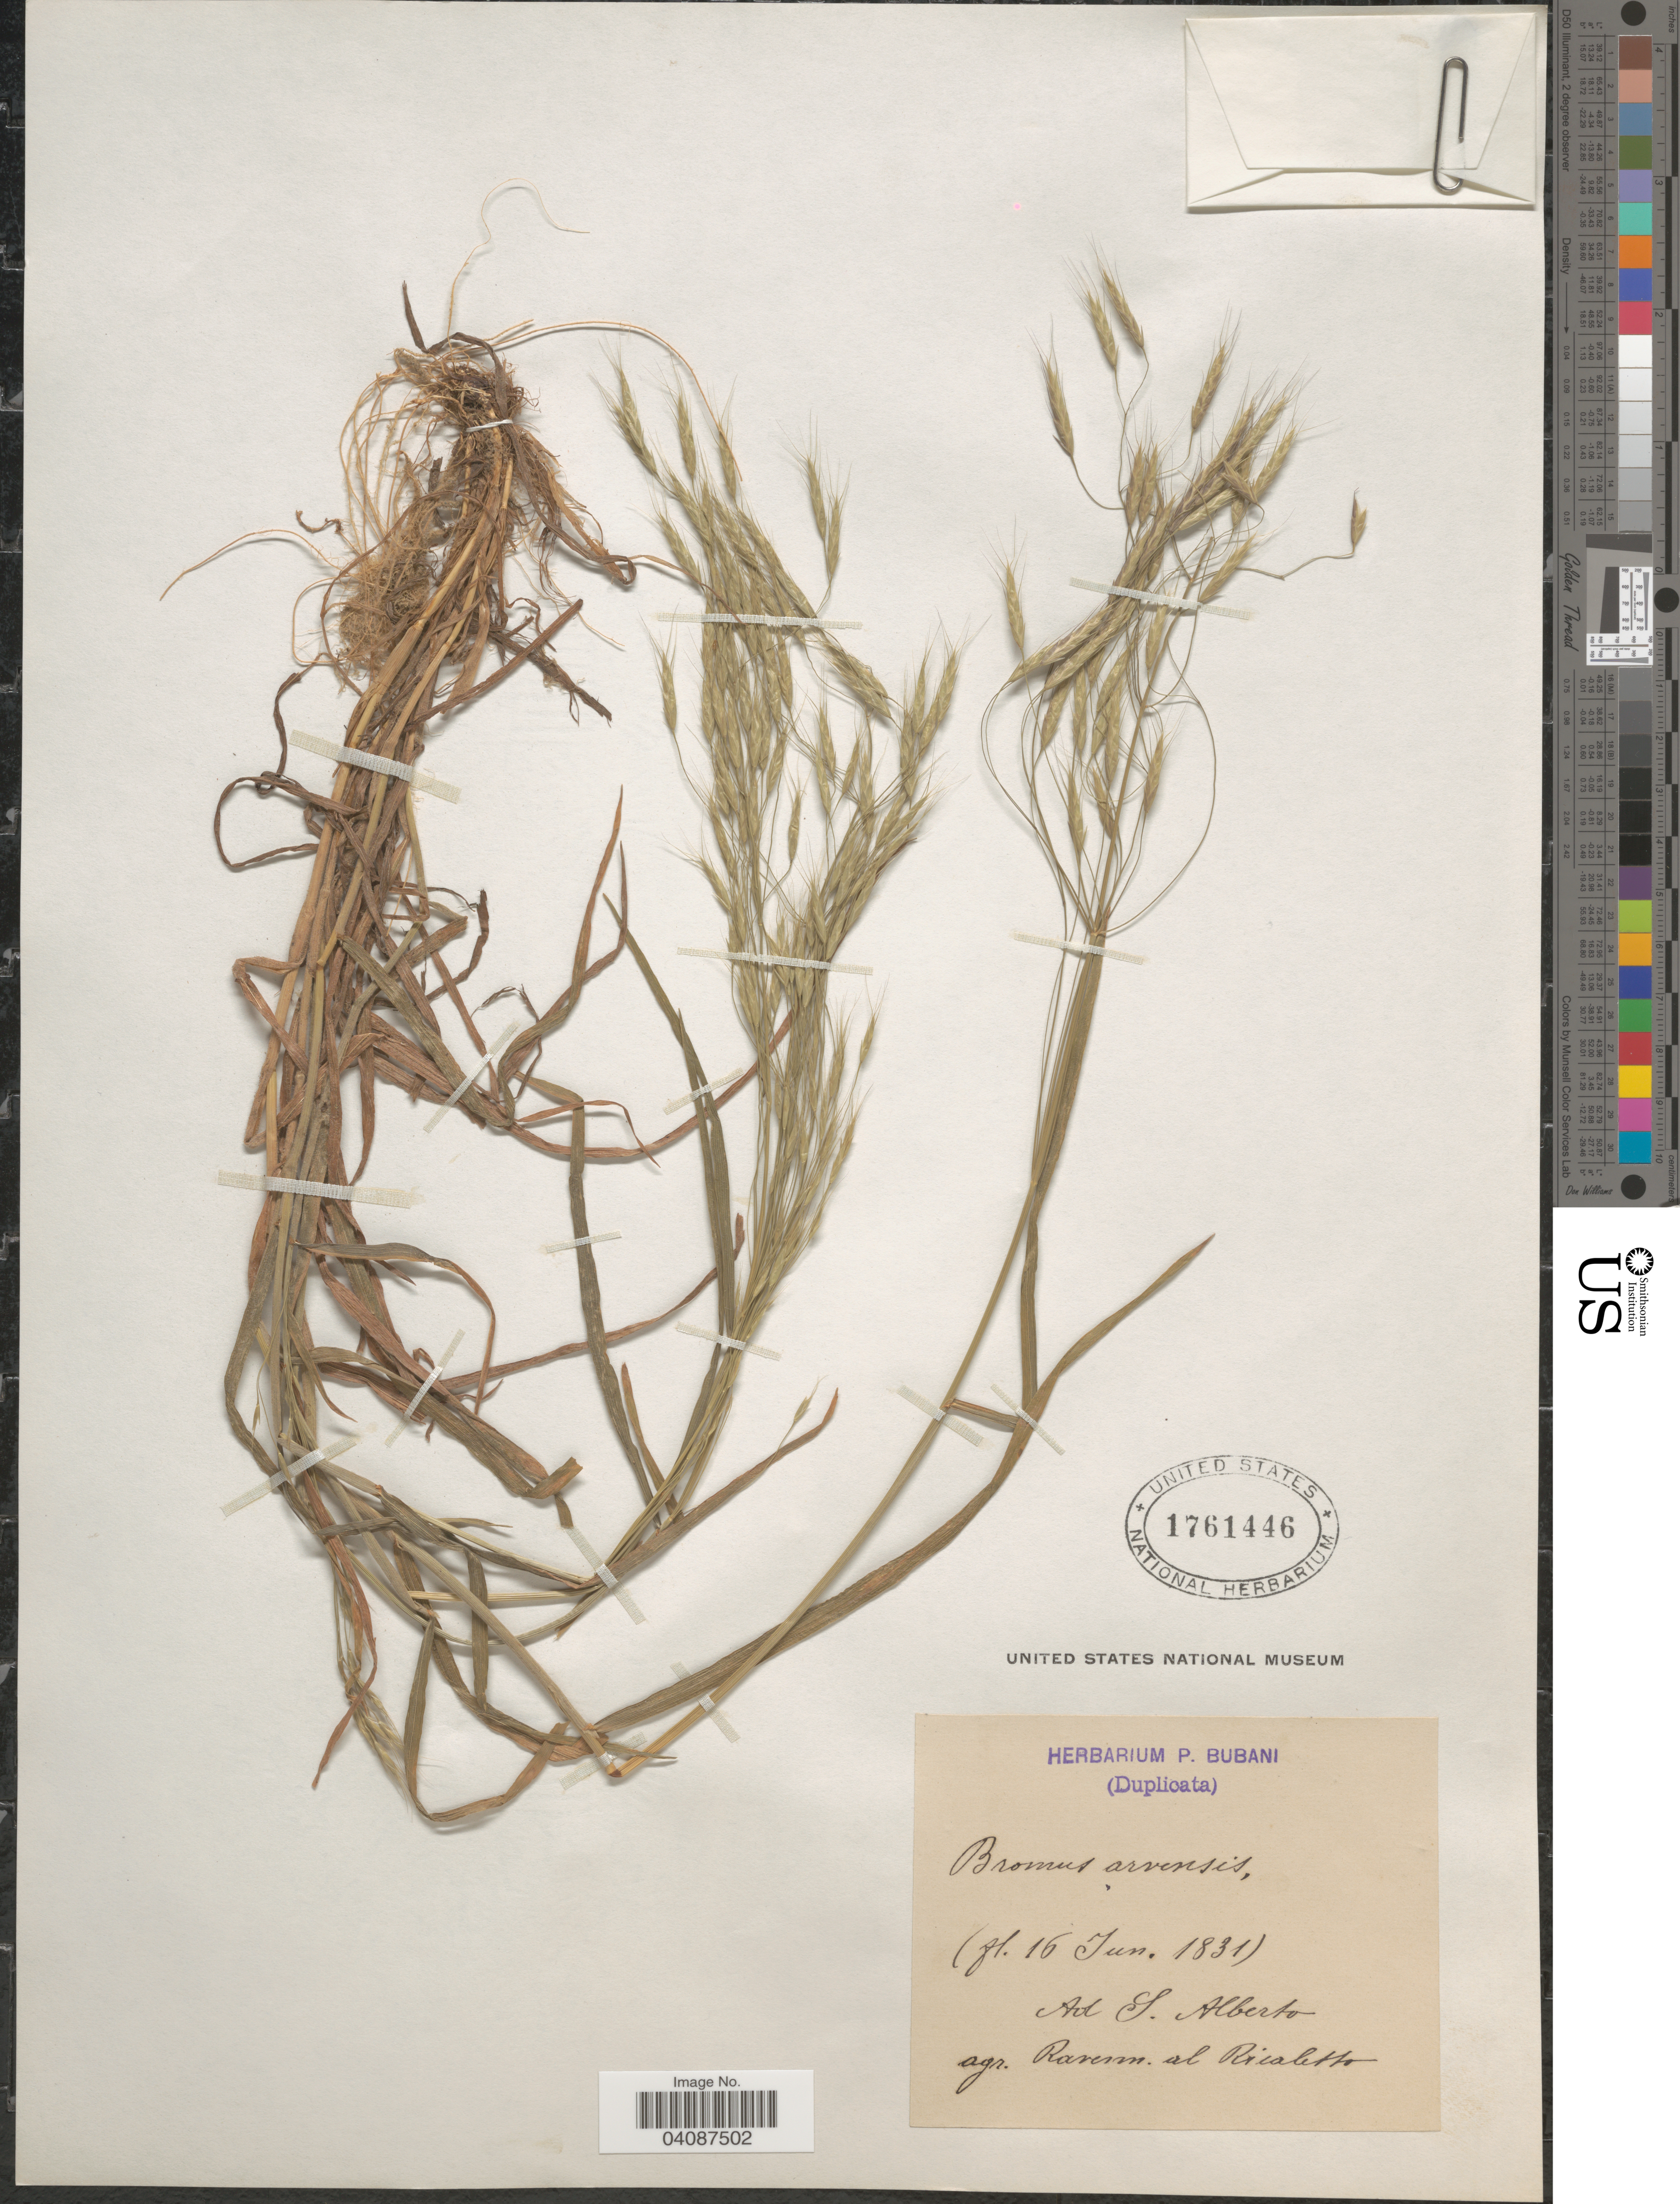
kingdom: Plantae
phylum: Tracheophyta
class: Liliopsida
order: Poales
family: Poaceae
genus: Bromus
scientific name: Bromus arvensis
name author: L.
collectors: S. Alberto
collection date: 1831-06-16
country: Italy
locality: Agr. Ravems. al Ricoletta.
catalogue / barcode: US 1761446